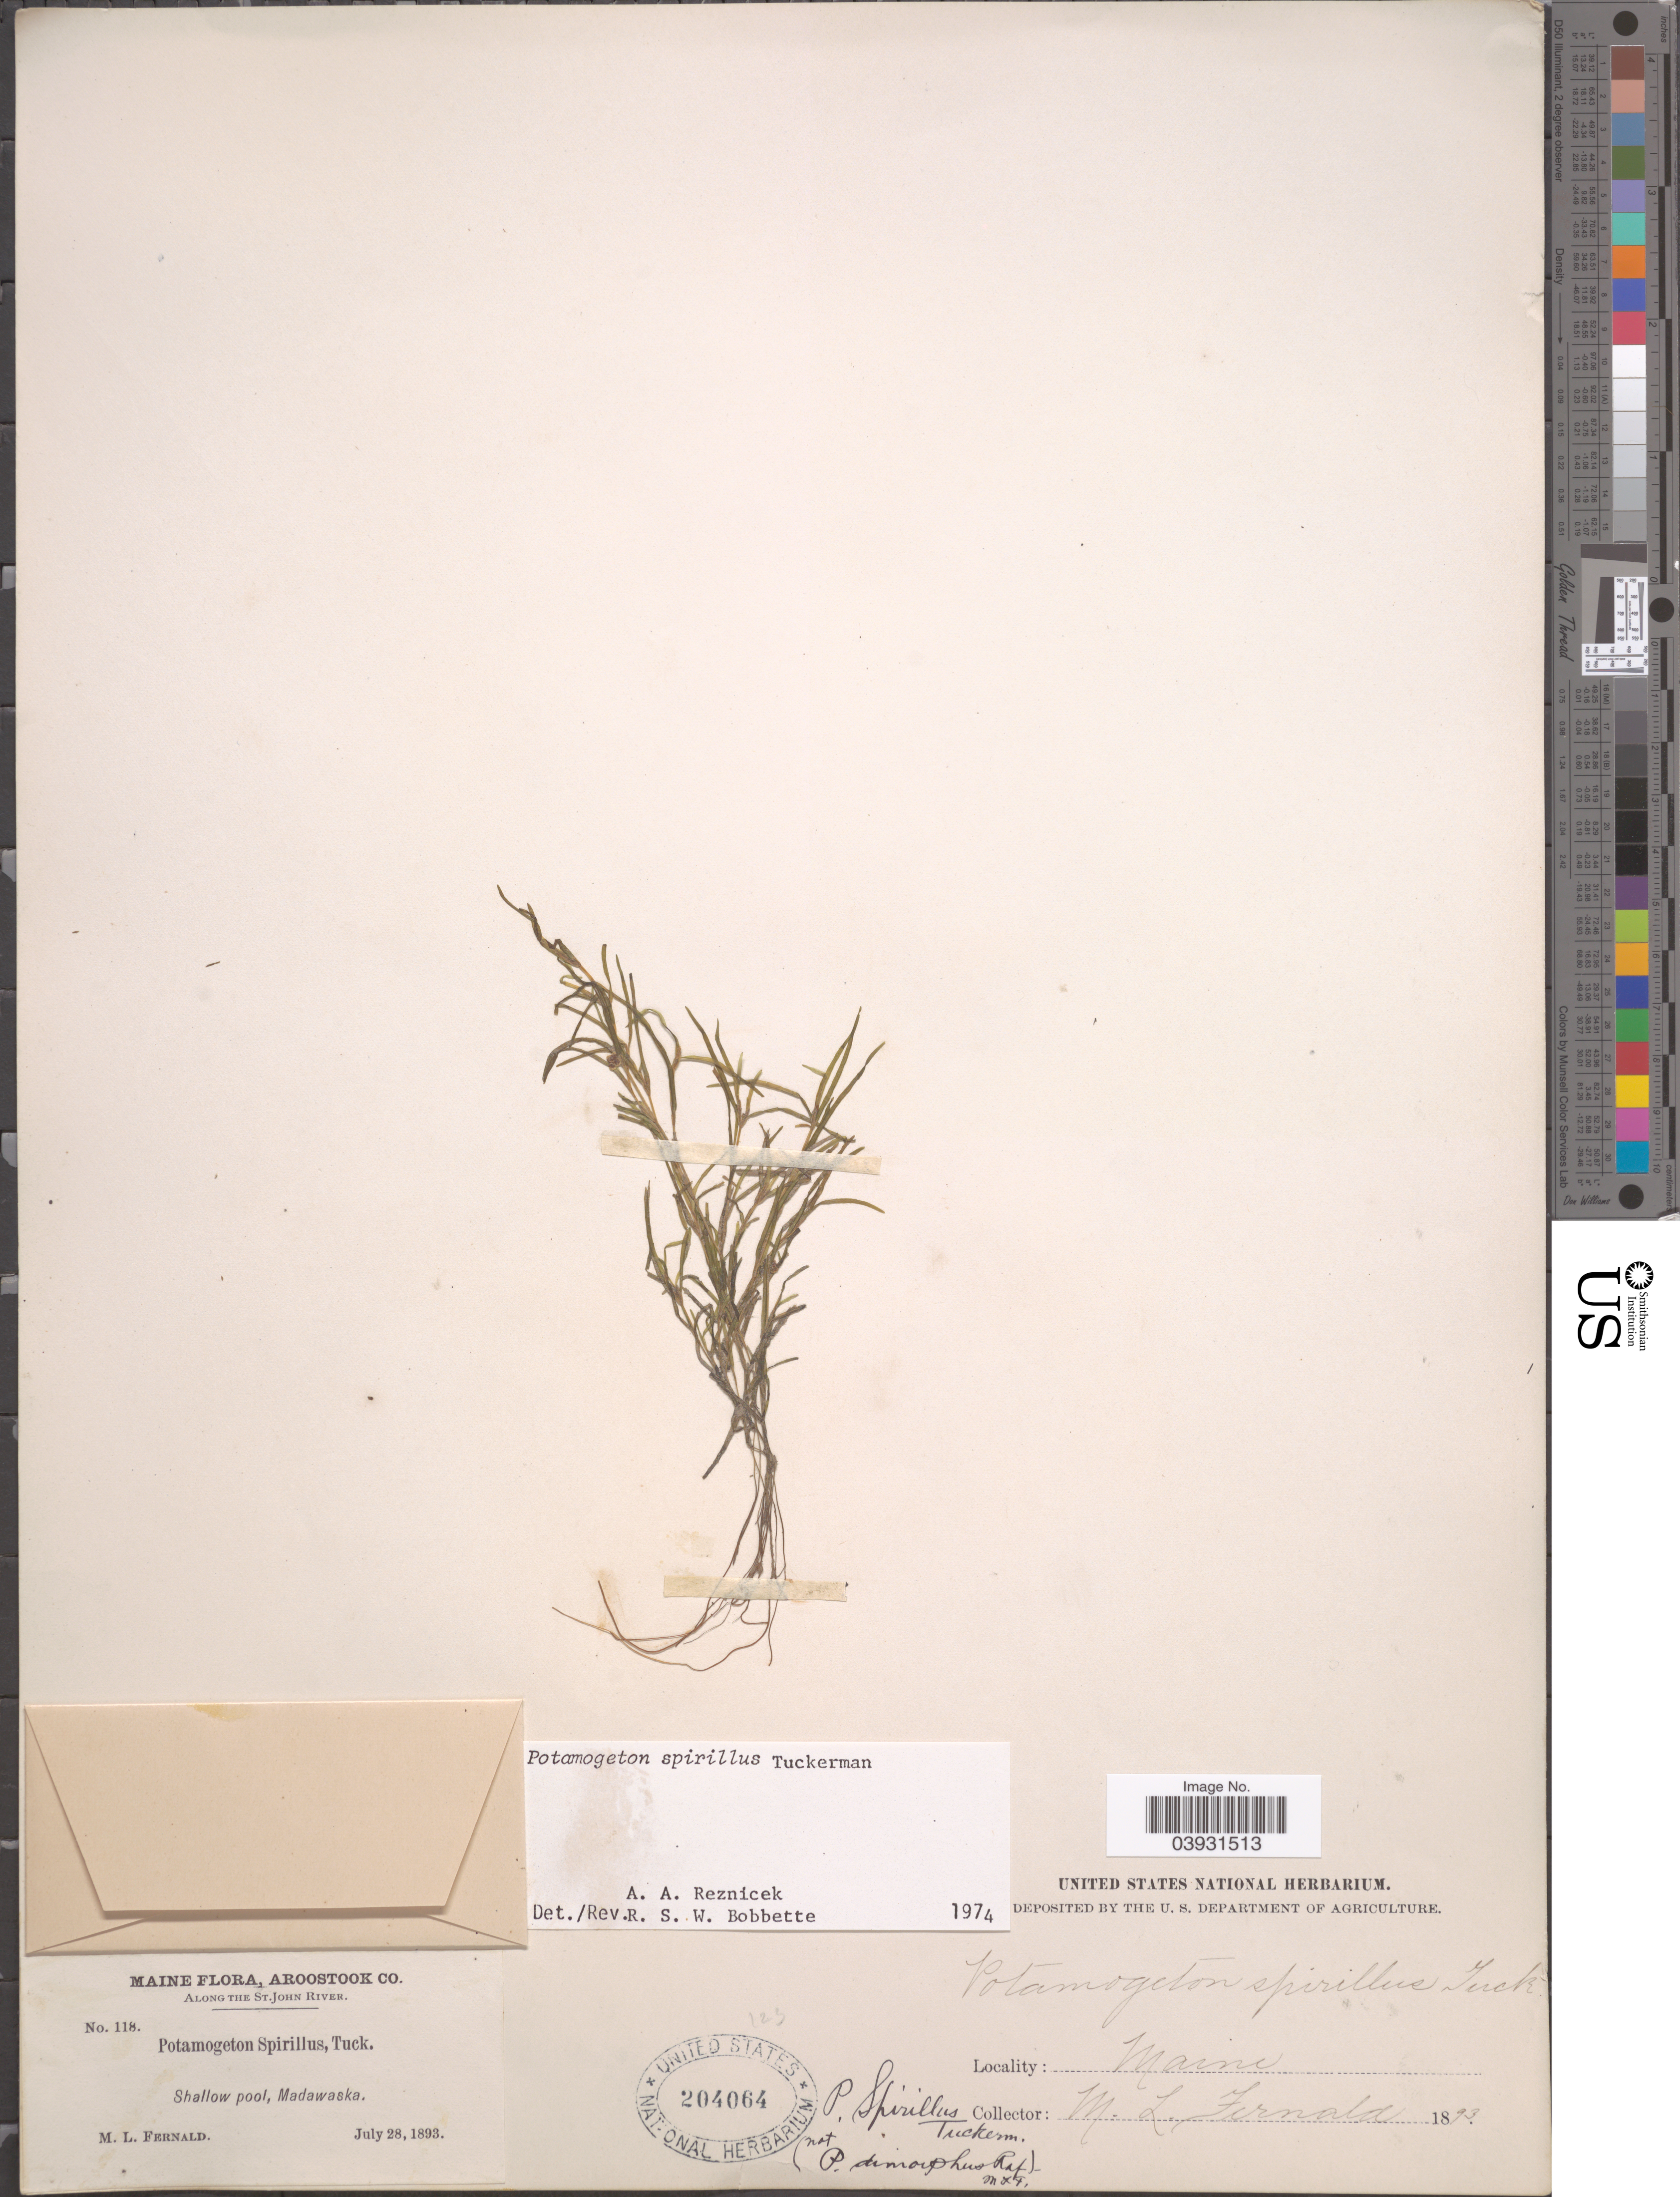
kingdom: Plantae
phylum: Tracheophyta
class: Liliopsida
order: Alismatales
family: Potamogetonaceae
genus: Potamogeton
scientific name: Potamogeton spirillus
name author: Tuck.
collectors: M. L. Fernald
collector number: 118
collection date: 1893-07-28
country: United States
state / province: Maine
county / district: Aroostook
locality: Along the St. John River. Madawaska.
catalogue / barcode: US 204064